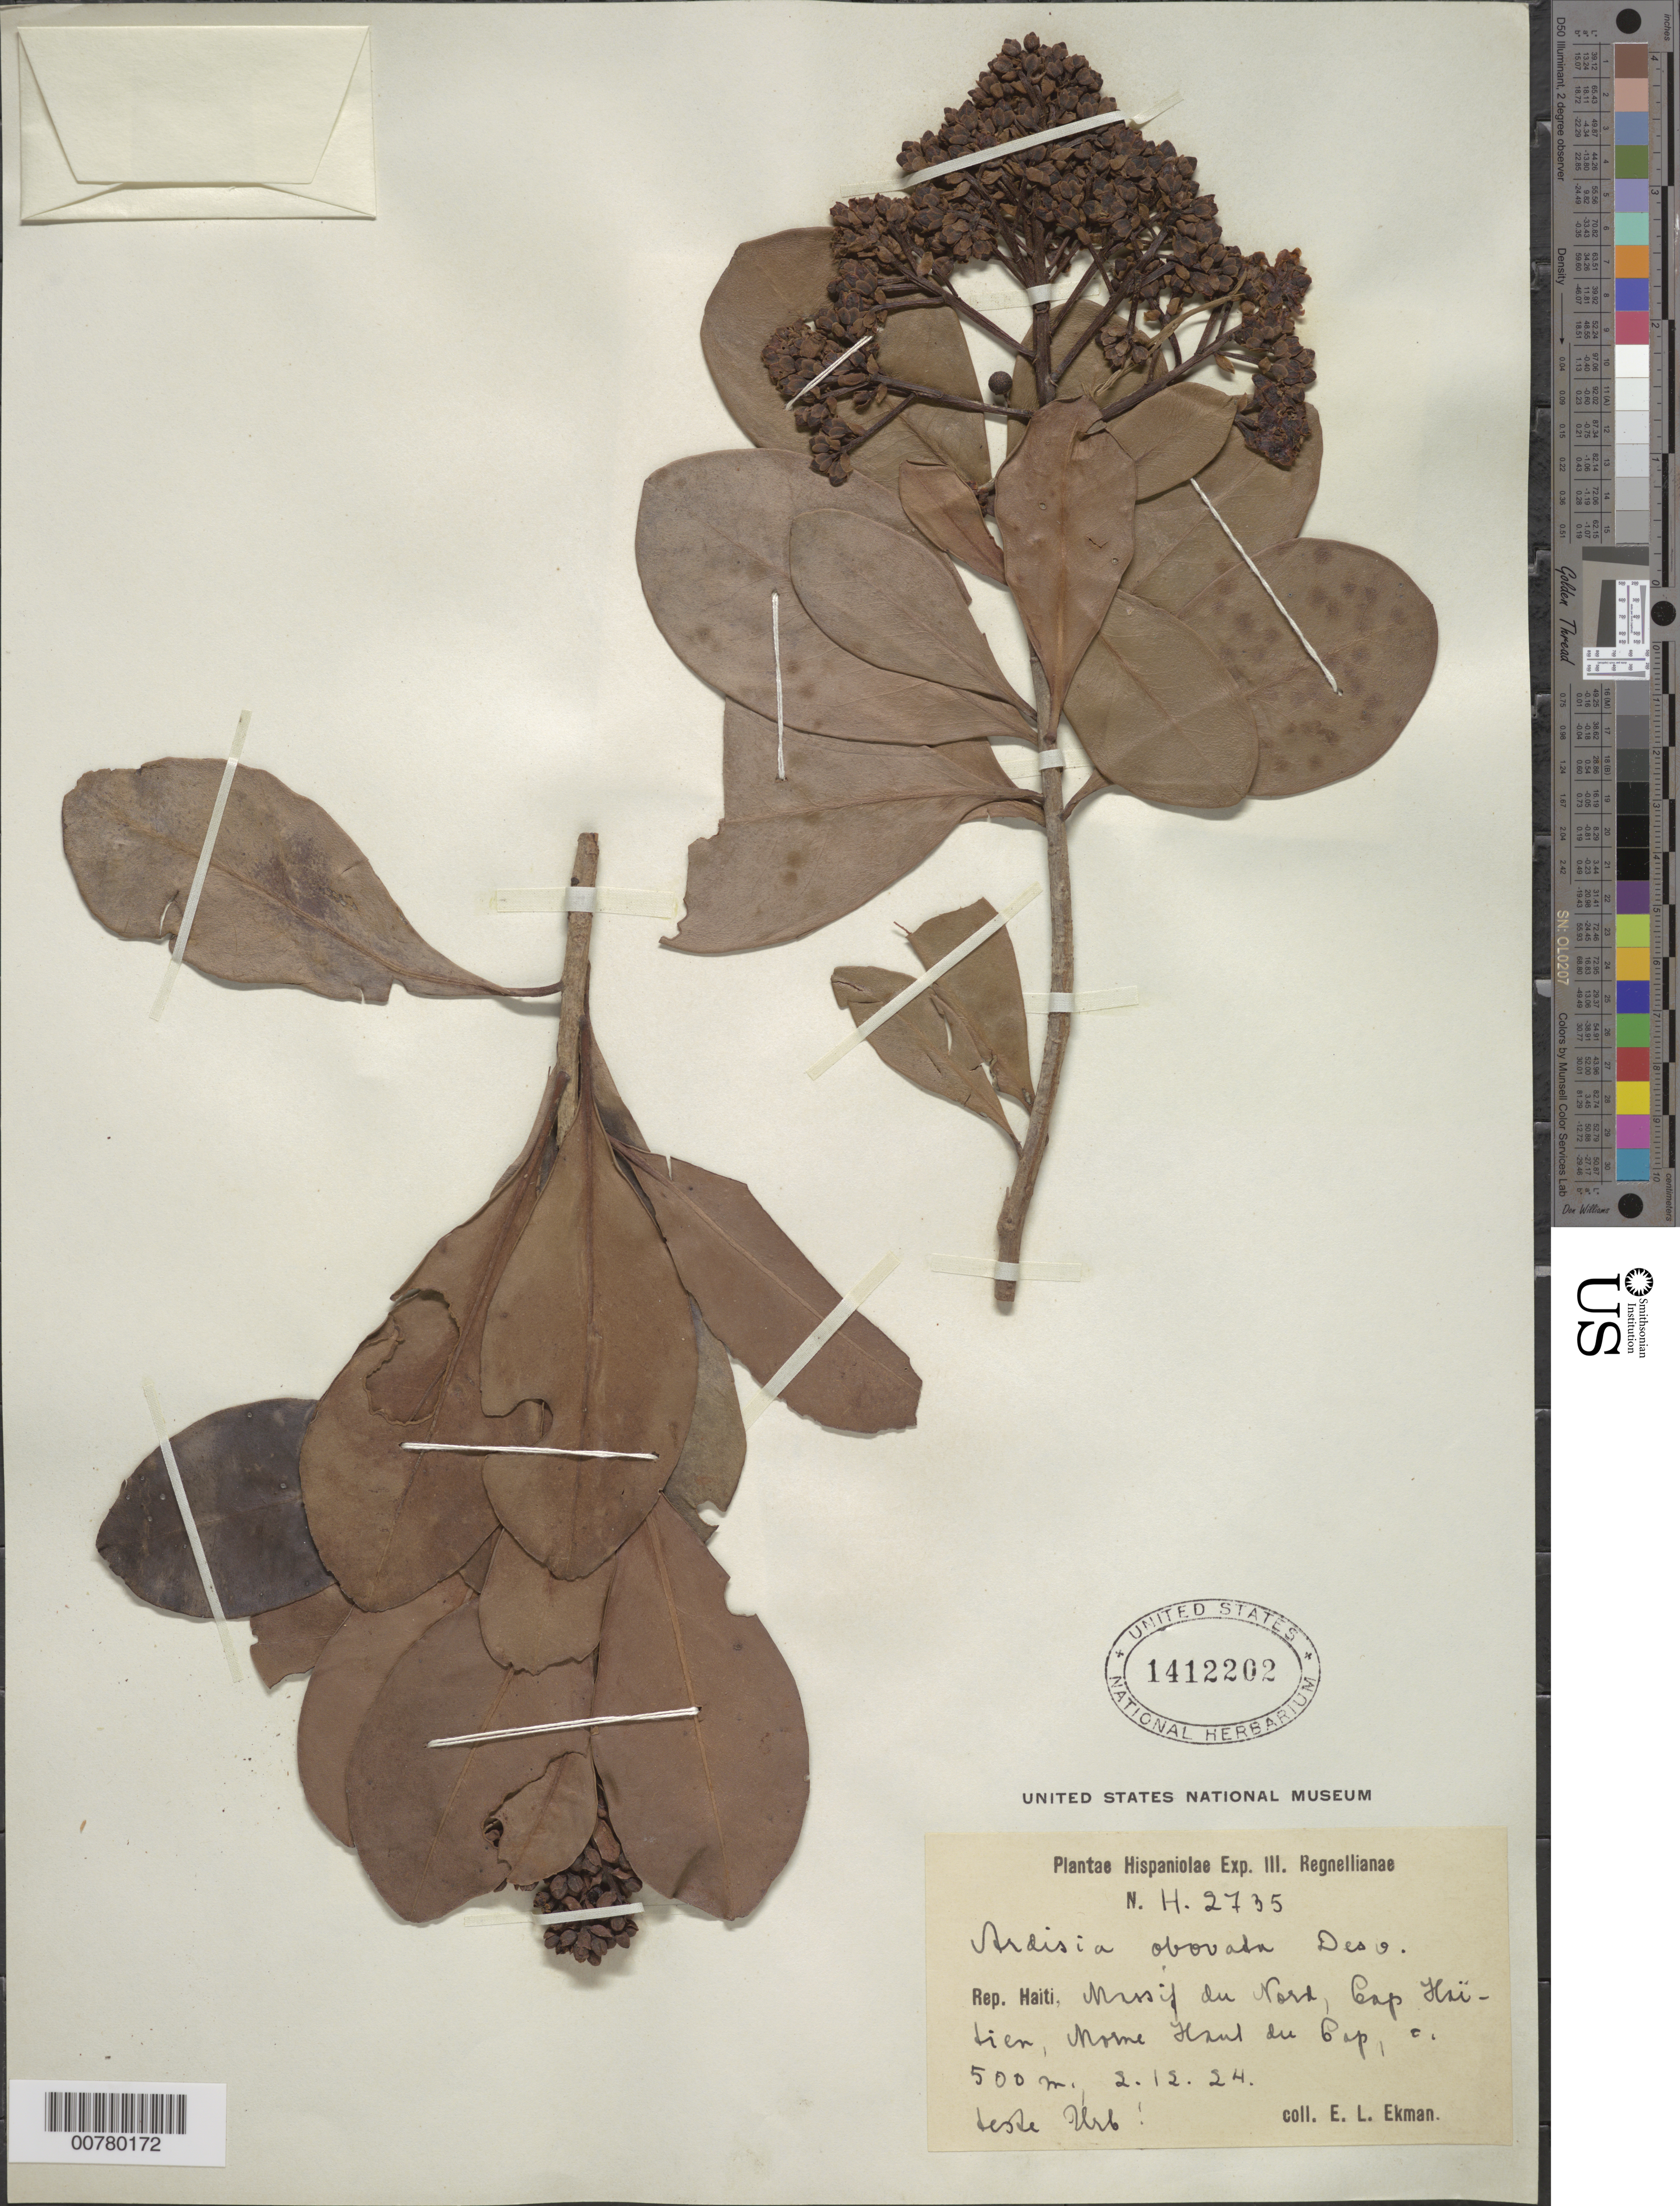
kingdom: Plantae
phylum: Tracheophyta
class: Magnoliopsida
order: Ericales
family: Primulaceae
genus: Ardisia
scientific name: Ardisia obovata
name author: Desv. ex Ham.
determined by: Urban, Ignatz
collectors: E. L. Ekman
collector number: H 2735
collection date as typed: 02 Dec 1924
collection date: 1924-12-02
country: Haiti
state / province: Nord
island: Hispaniola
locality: Massif du Nord, Cap Haïtien, Morne Haut du Cap.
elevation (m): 500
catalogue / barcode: US 1412202